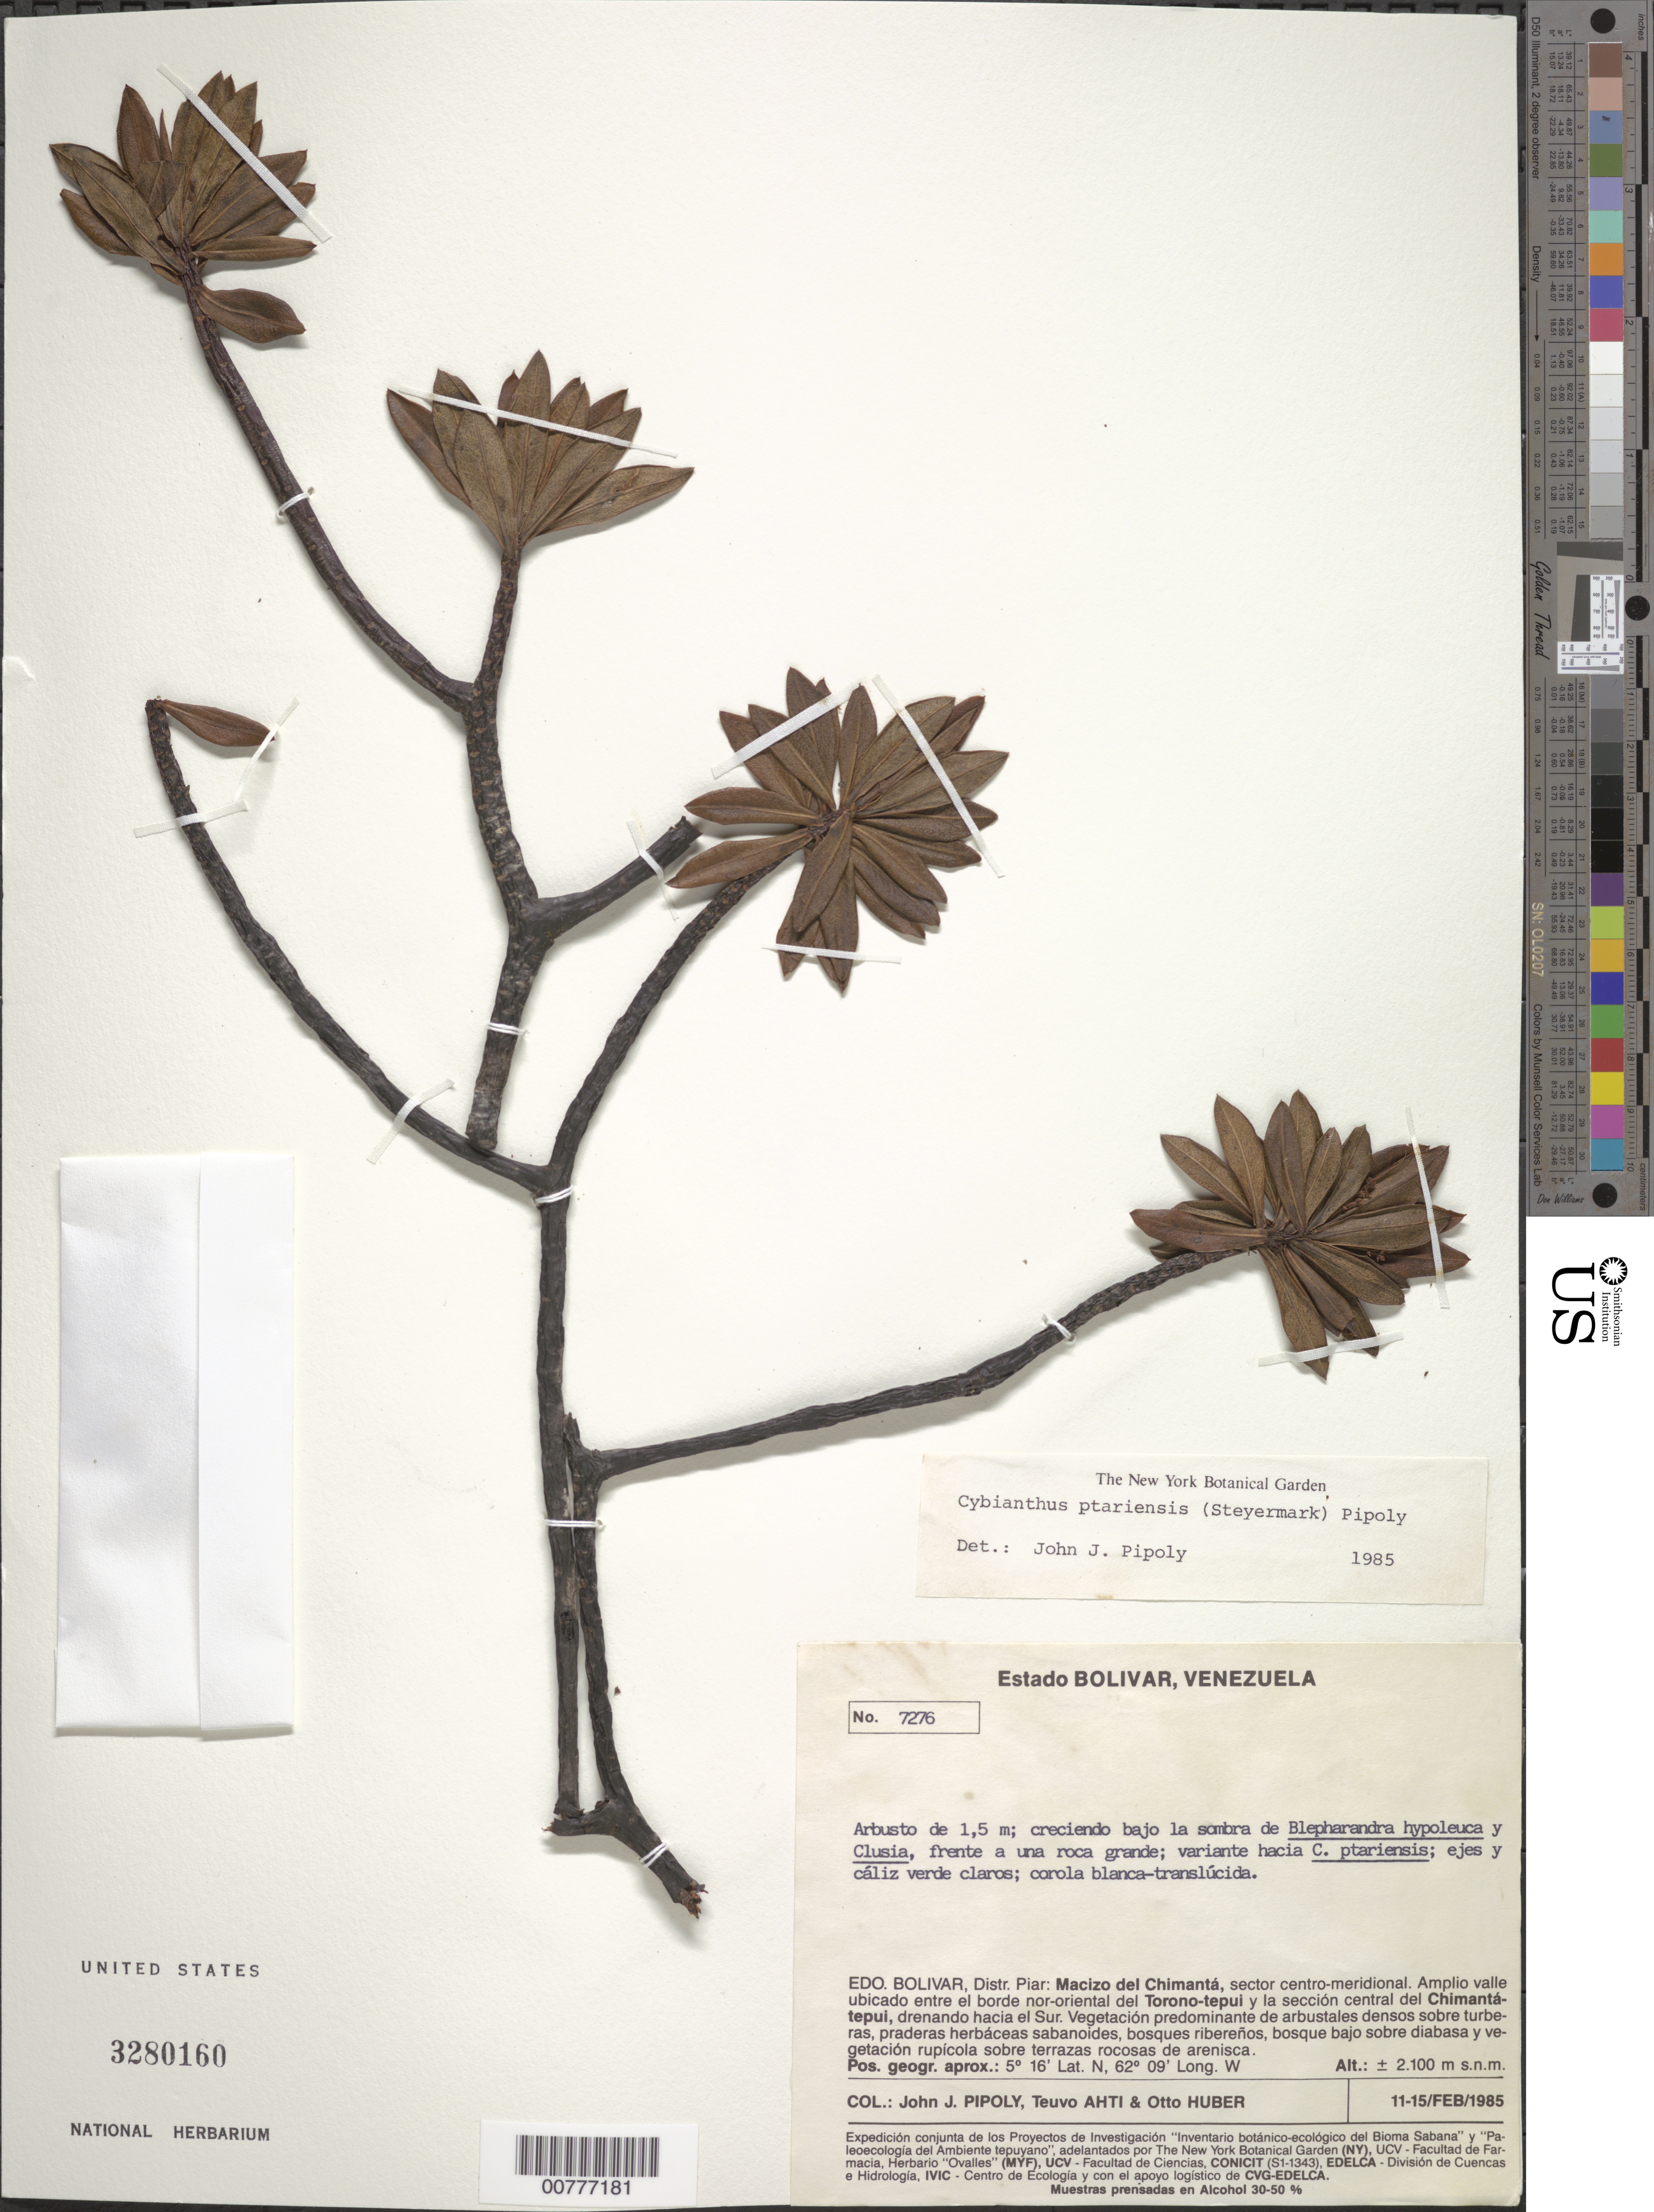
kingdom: Plantae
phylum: Tracheophyta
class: Magnoliopsida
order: Ericales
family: Primulaceae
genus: Cybianthus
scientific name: Cybianthus ptariensis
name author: (Steyerm.) Pipoly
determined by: Pipoly, J. J., III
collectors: J. J. Pipoly, T. T. Ahti & O. Huber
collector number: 7276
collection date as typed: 11-Feb-85 to 15-Feb-85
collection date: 1985-02-11/1985-02-15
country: Venezuela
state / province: Bolívar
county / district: Piar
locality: Macizo del Chimantá, sector centro-meridional; wide valley between the northwest side of the Torono-tepuí and the middle section of the Chimantá-tepuí, draining from the south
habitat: Vegetación predominante de arbustales denso sobre turberas, praderas herbáceas sabanoides, bosques ribereños, bosque bajo sobre diabasa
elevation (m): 2100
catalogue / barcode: US 3280160